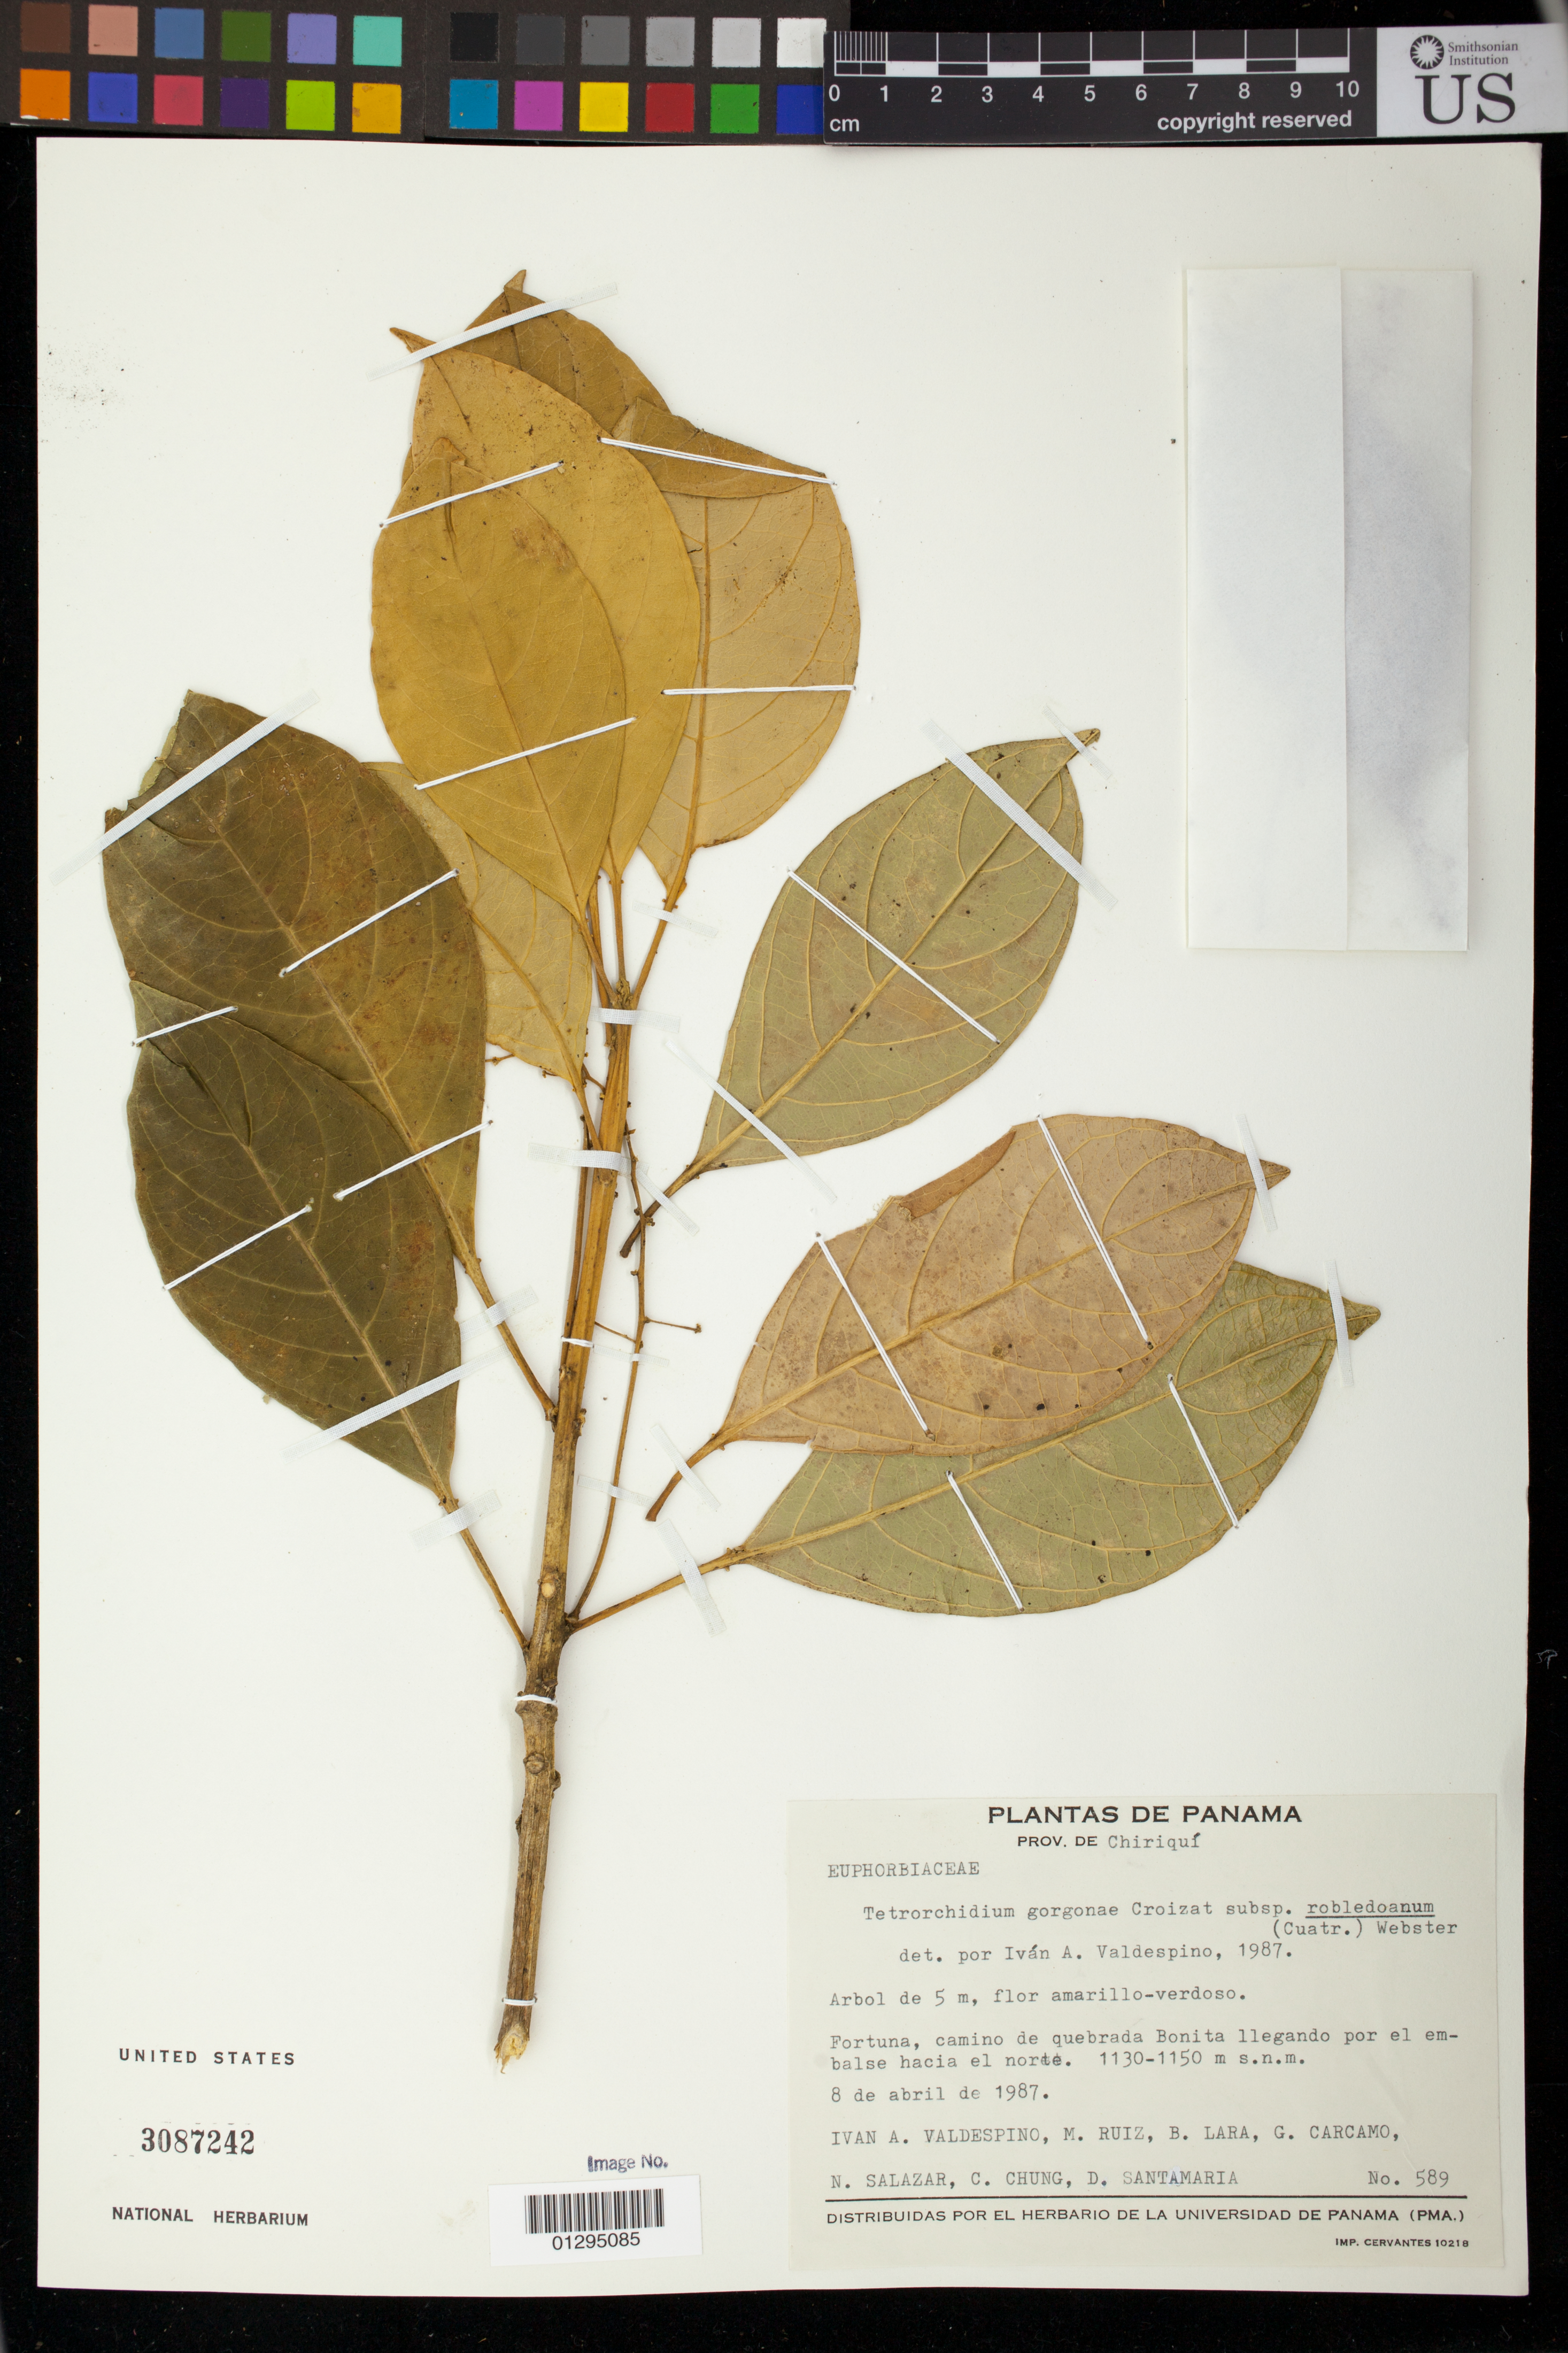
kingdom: Plantae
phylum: Tracheophyta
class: Magnoliopsida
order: Malpighiales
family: Euphorbiaceae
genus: Tetrorchidium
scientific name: Tetrorchidium gorgonae subsp. robledoanum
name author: (Cuatrec.) G.L. Webster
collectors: I. A. Valdespino, M. Ruiz, B. Lara, G. Carcamo, N. Salazar, C. Chung & D. Santamaría-Aguilar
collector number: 589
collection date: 1987-04-08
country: Panama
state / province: Chiriqui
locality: Fortuna, camino de quebrada Bonita llegando por el embalse hacia el norte.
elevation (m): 1130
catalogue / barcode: US 3087242